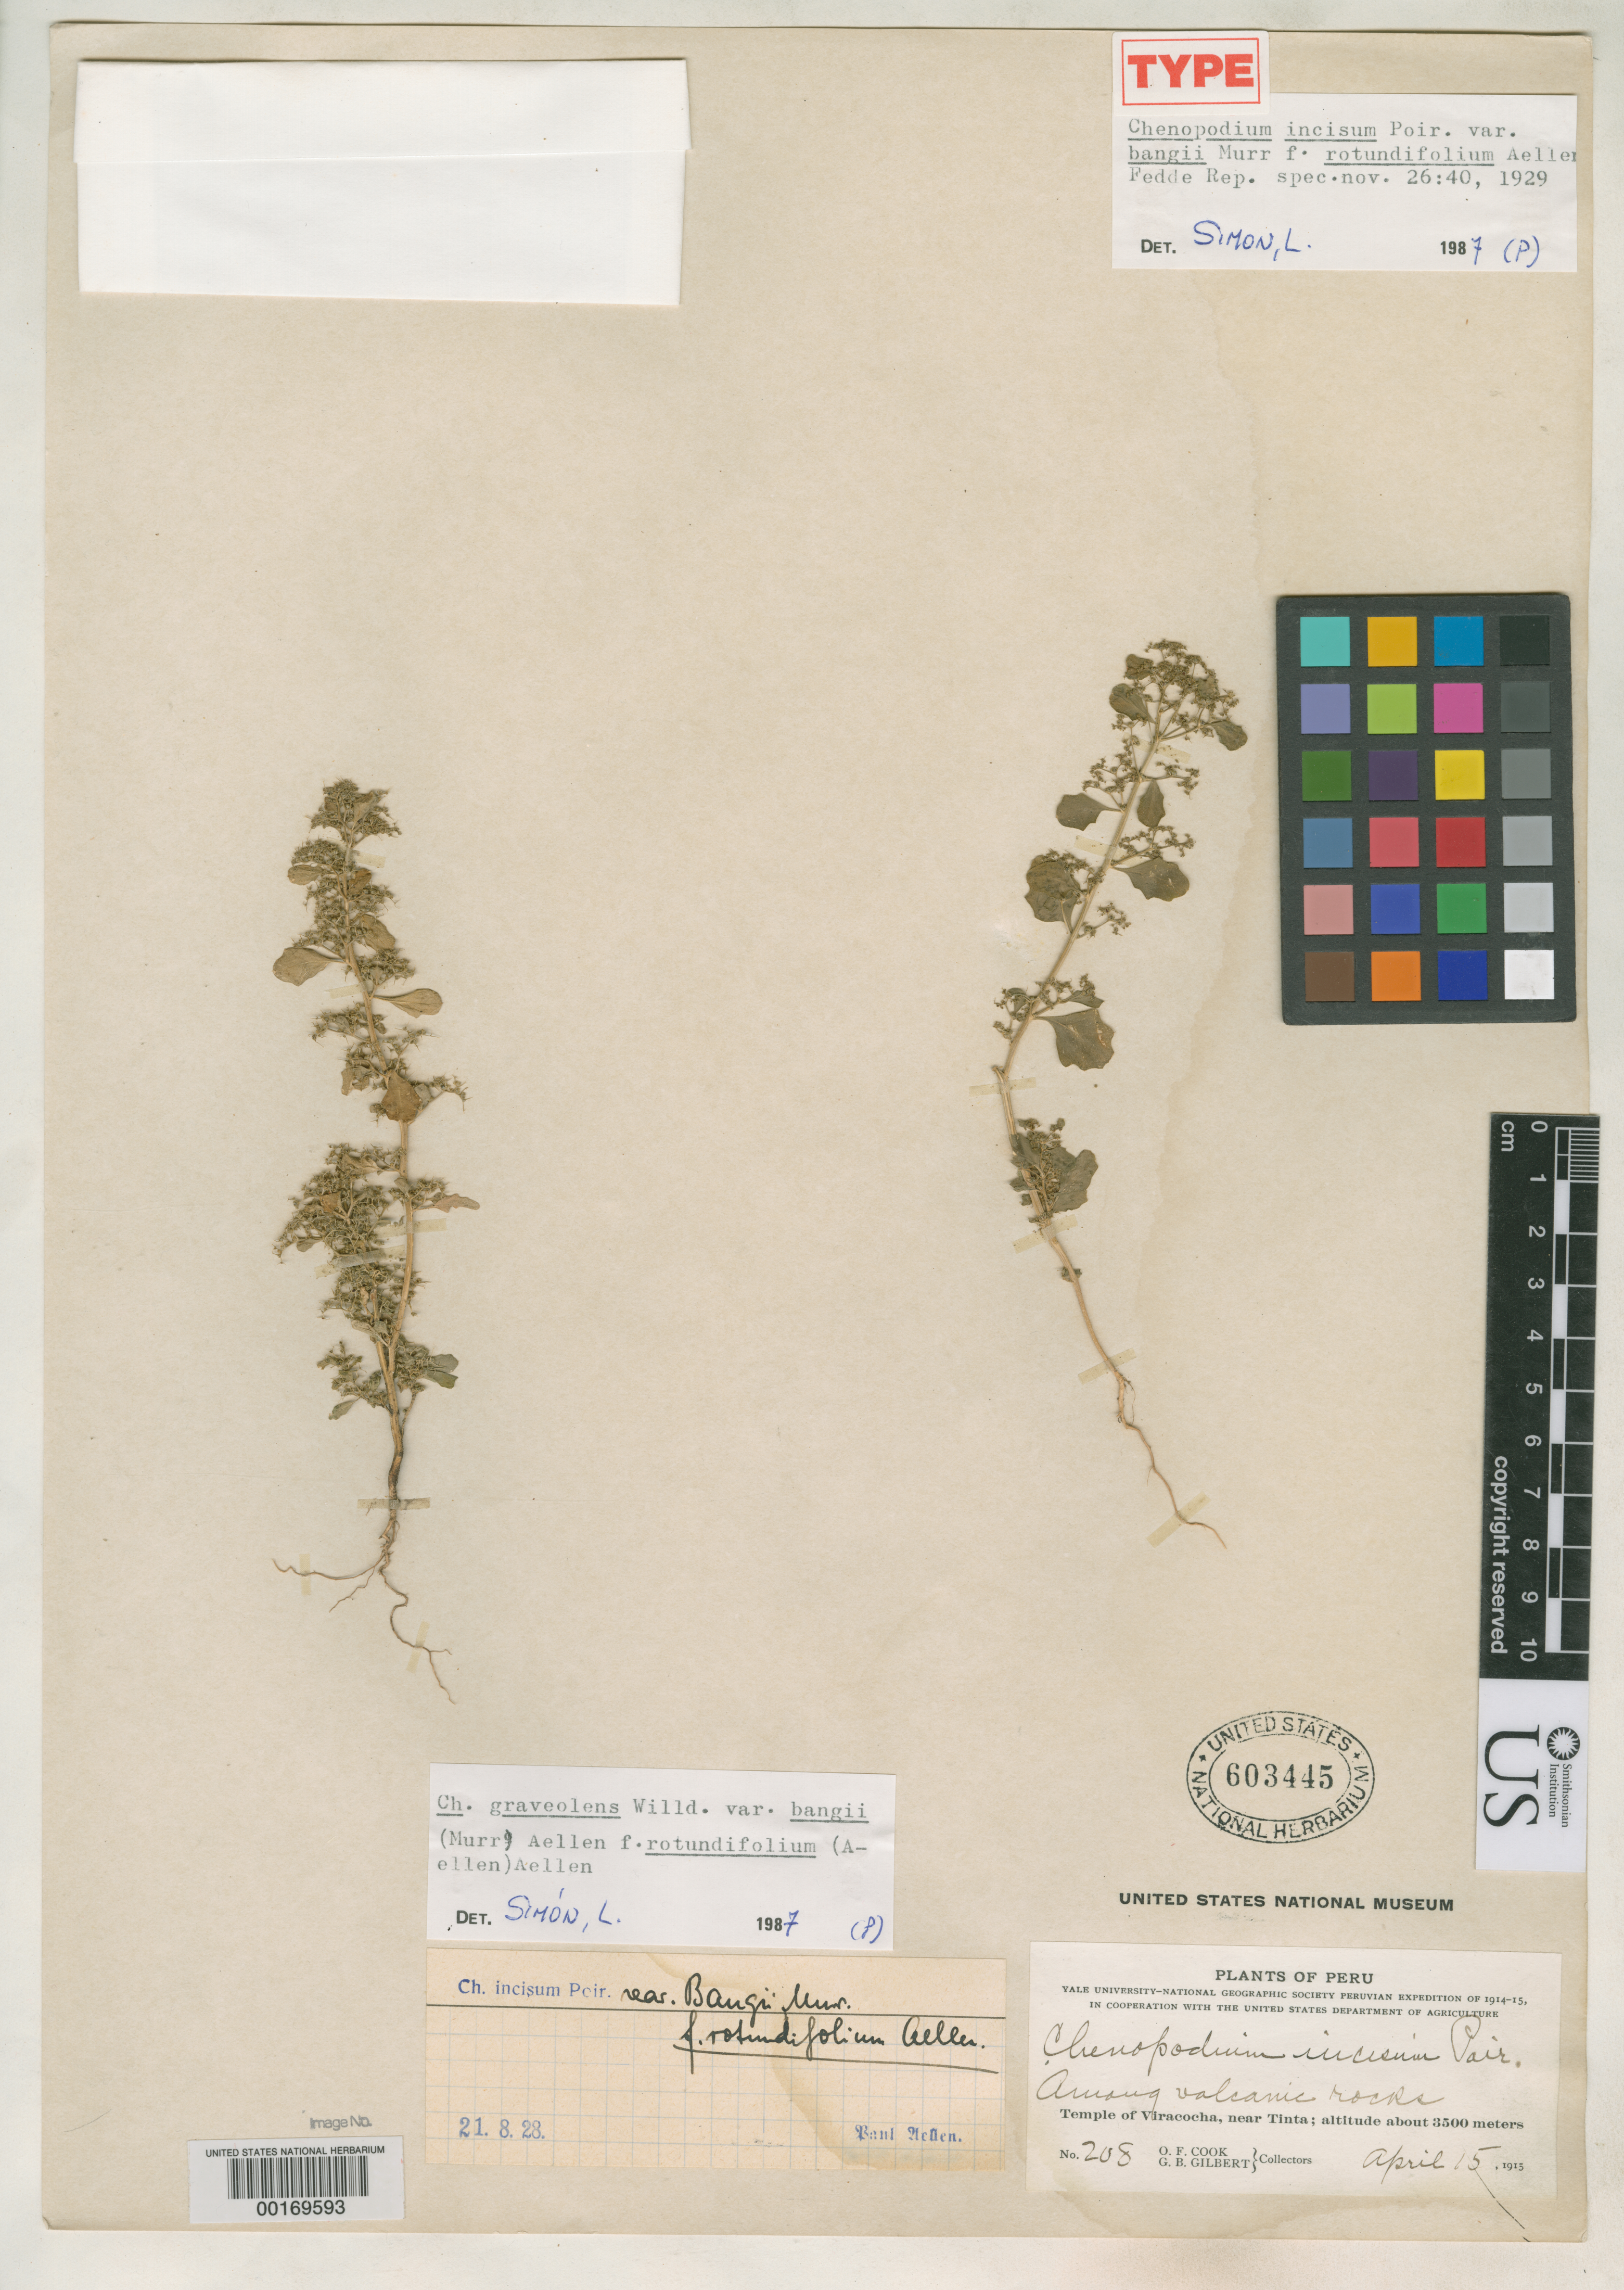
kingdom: Plantae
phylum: Tracheophyta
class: Magnoliopsida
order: Caryophyllales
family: Amaranthaceae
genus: Chenopodium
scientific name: Chenopodium incisum f. rotundifolium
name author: Aellen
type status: Isotype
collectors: O. F. Cook & G. B. Gilbert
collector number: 208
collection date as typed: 15 Apr 1915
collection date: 1915-04-15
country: Peru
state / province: Lima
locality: Temple of Viracocha, near Tinta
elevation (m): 3500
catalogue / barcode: US 603445